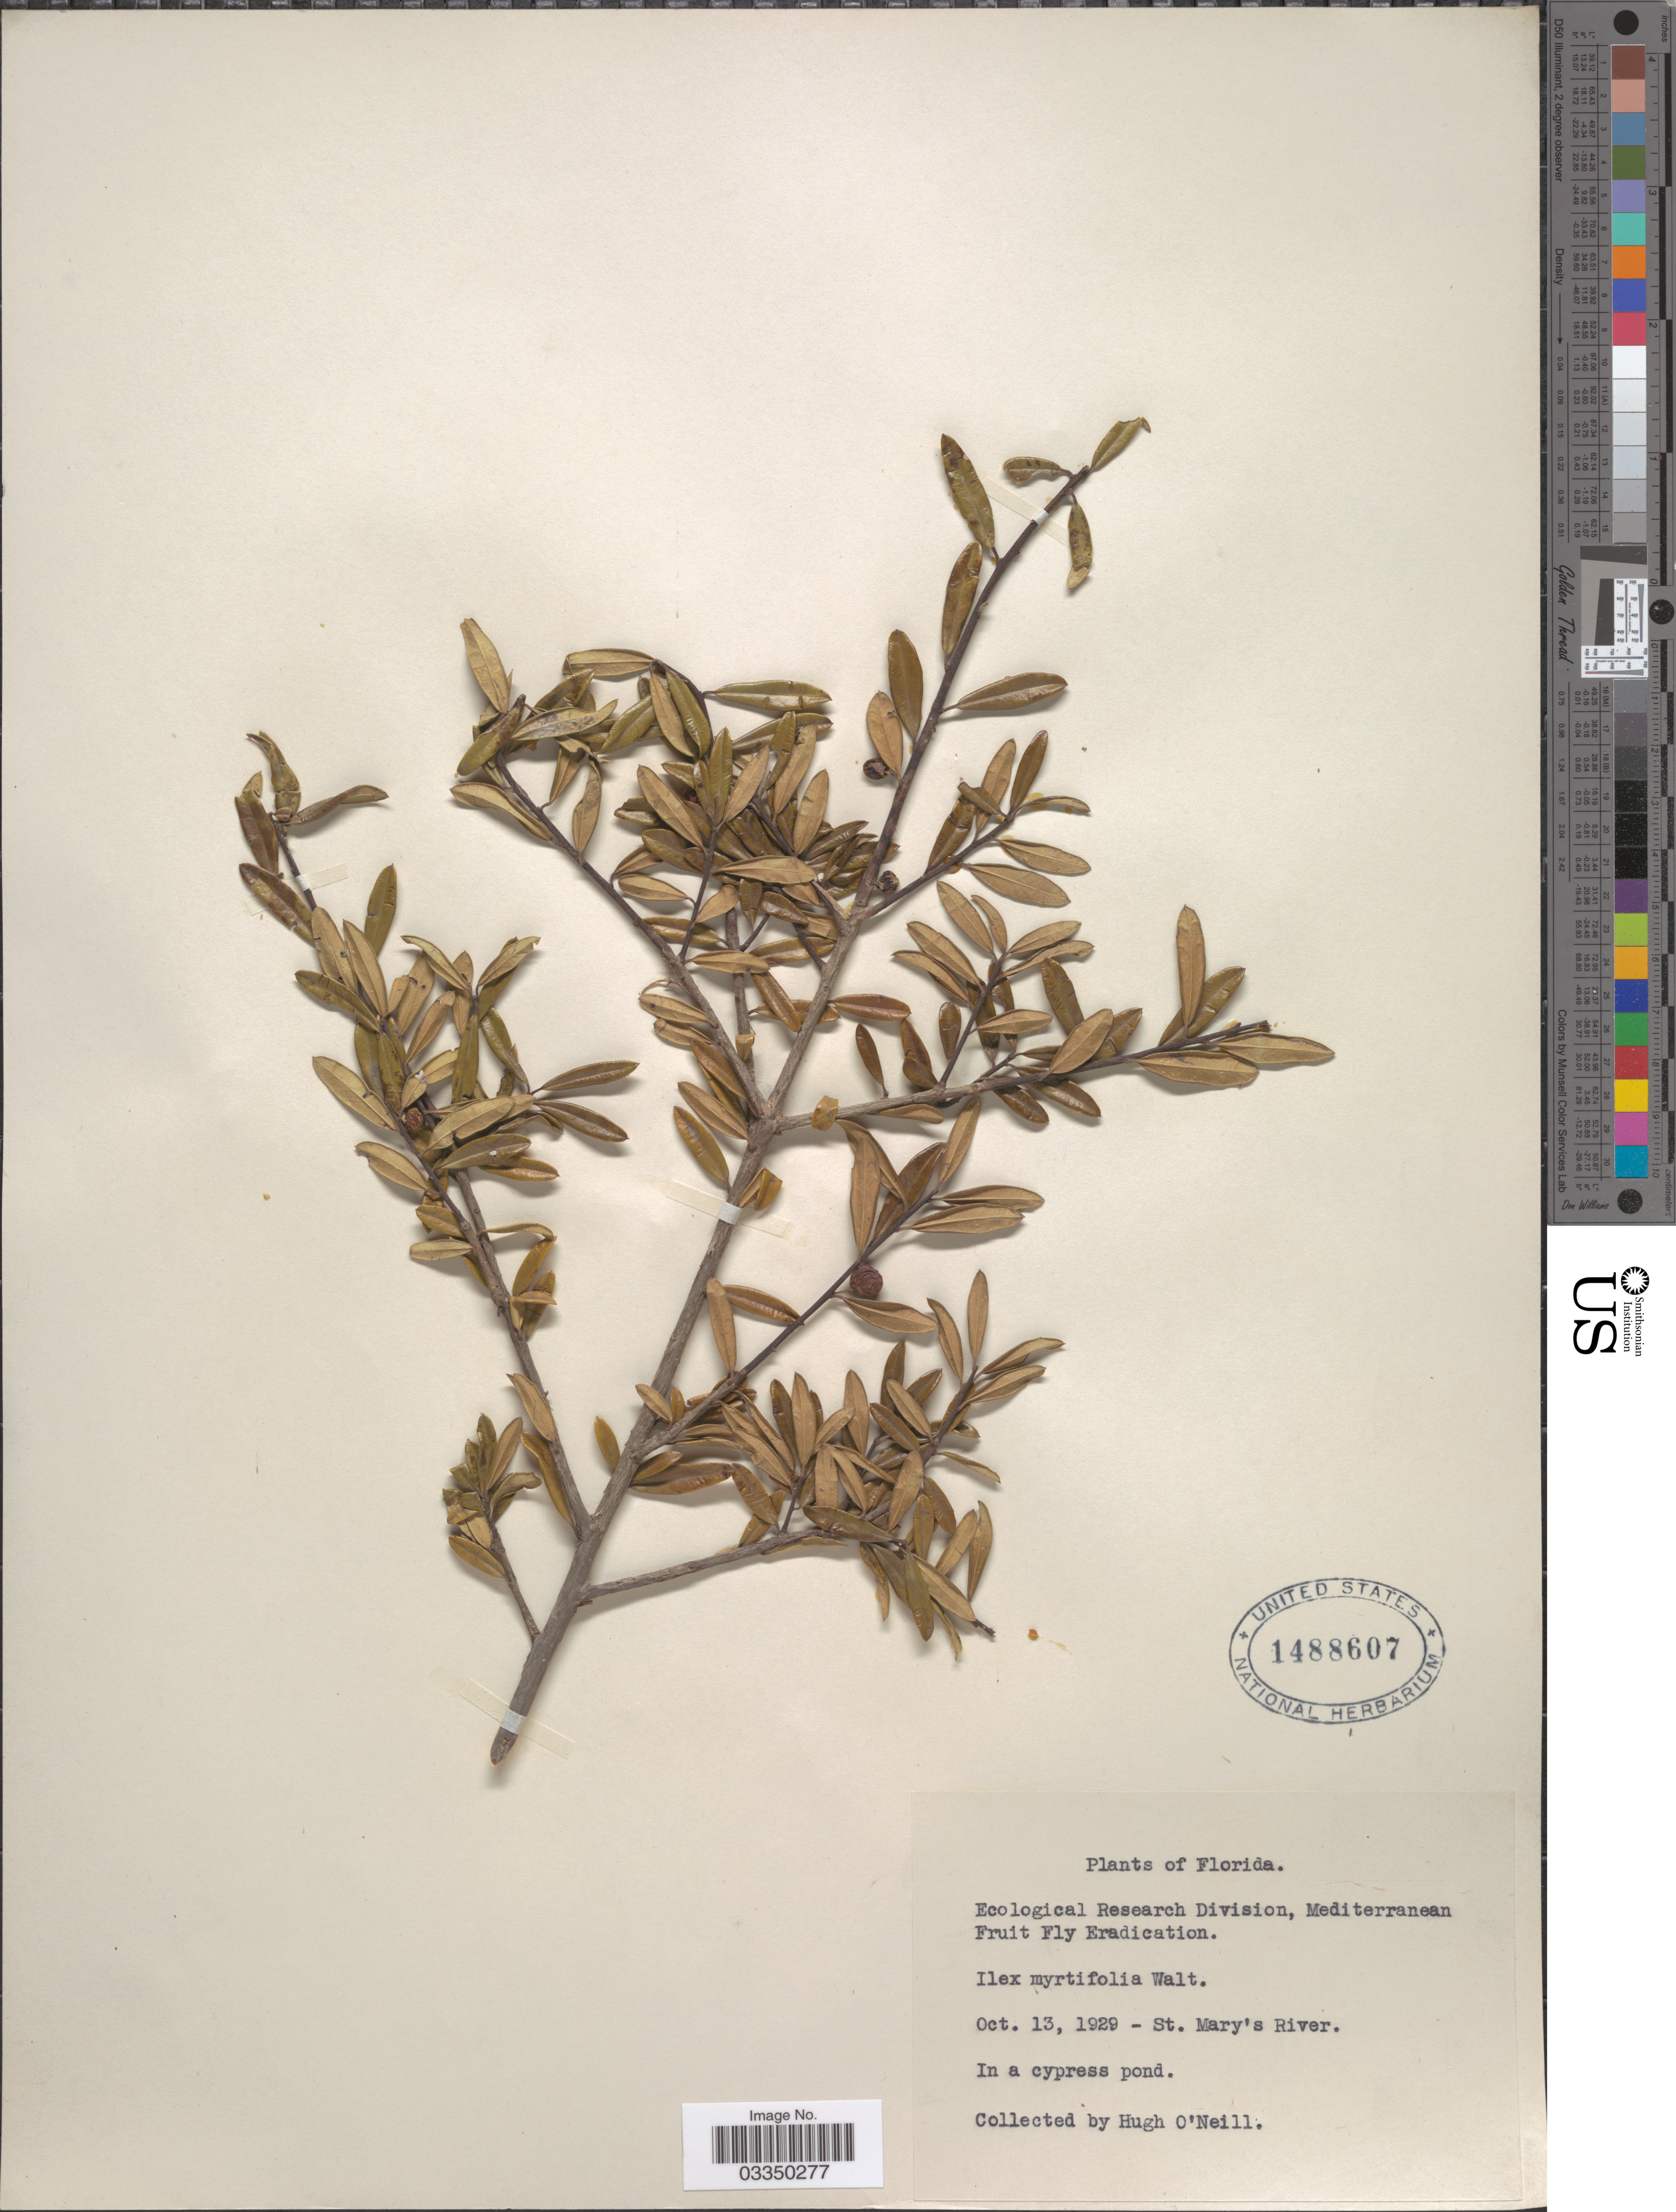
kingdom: Plantae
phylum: Tracheophyta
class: Magnoliopsida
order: Aquifoliales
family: Aquifoliaceae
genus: Ilex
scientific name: Ilex myrtifolia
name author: Walter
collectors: H. O'Neill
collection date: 1929-10-13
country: United States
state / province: Florida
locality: St. Mary's River.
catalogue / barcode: US 1488607